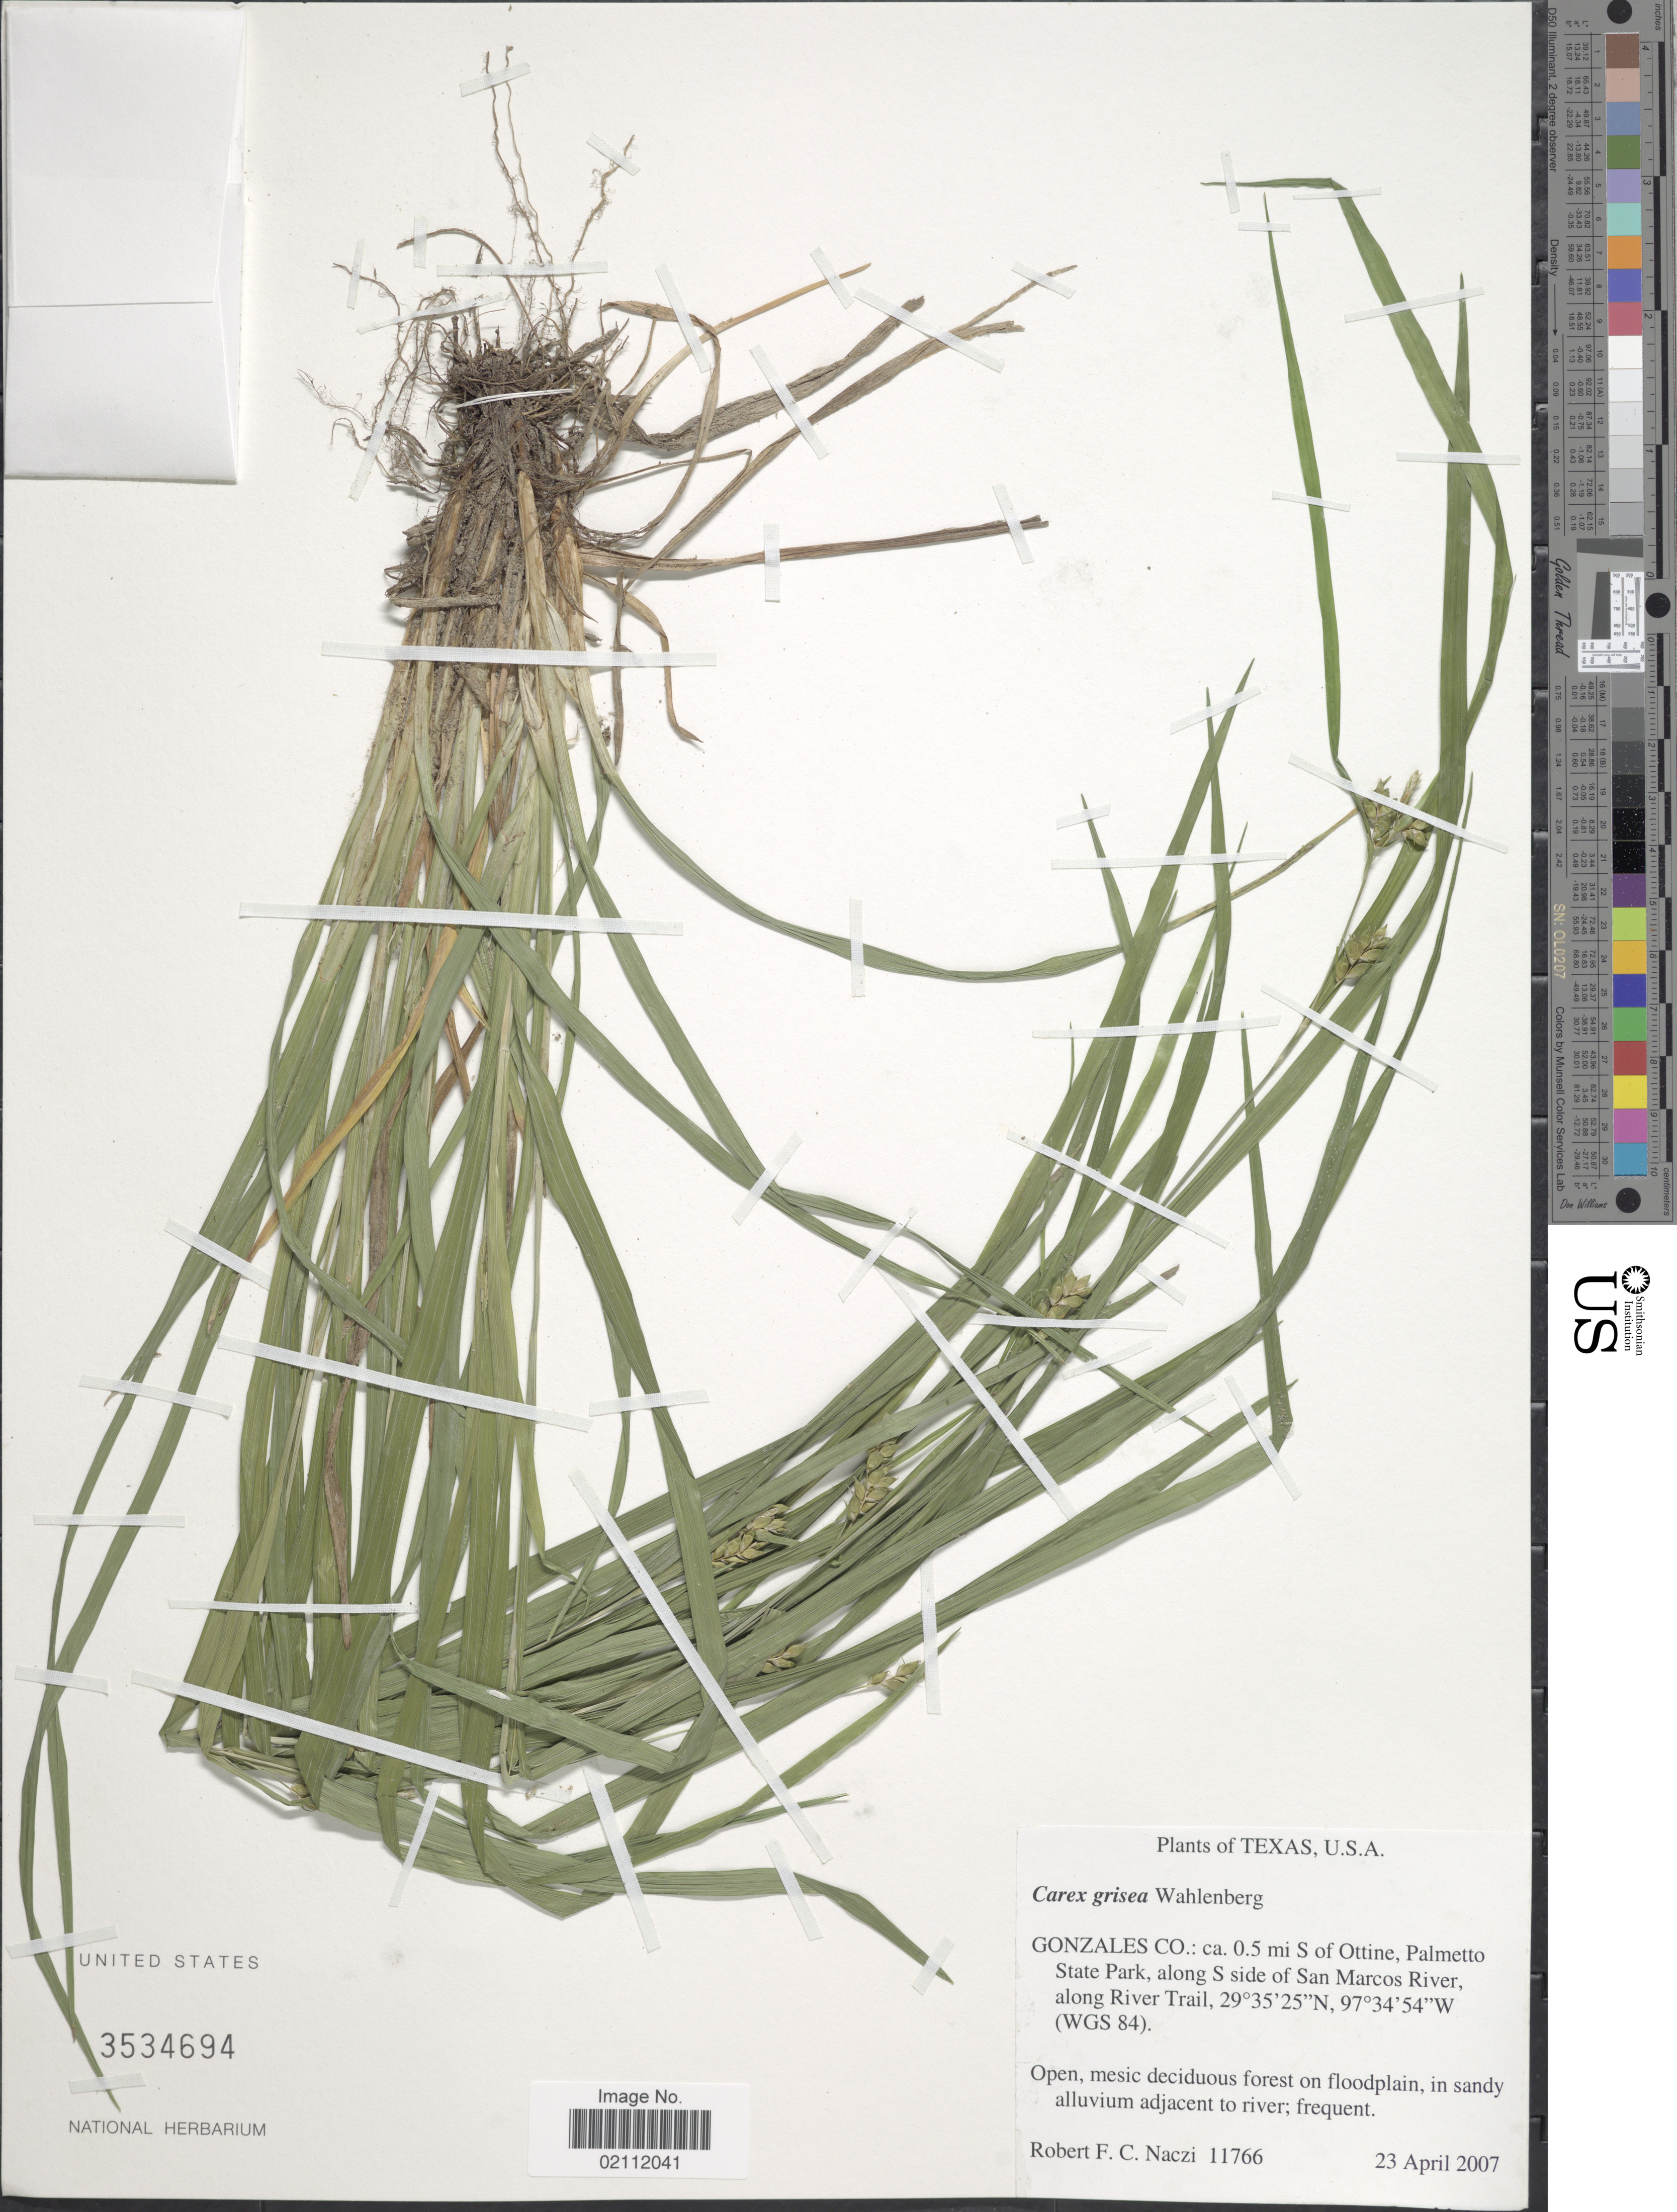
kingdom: Plantae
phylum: Tracheophyta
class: Liliopsida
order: Poales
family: Cyperaceae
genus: Carex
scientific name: Carex grisea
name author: Wahlenb.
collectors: R. F. C. Naczi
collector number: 11766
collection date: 2007-04-23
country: United States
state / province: Texas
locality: Gonzales Co.: ca. 0.5 mi S of Ottine, Palmetto State Park, along S side of San Marcos River, along River Trail. (WGS 84)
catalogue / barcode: US 3534696